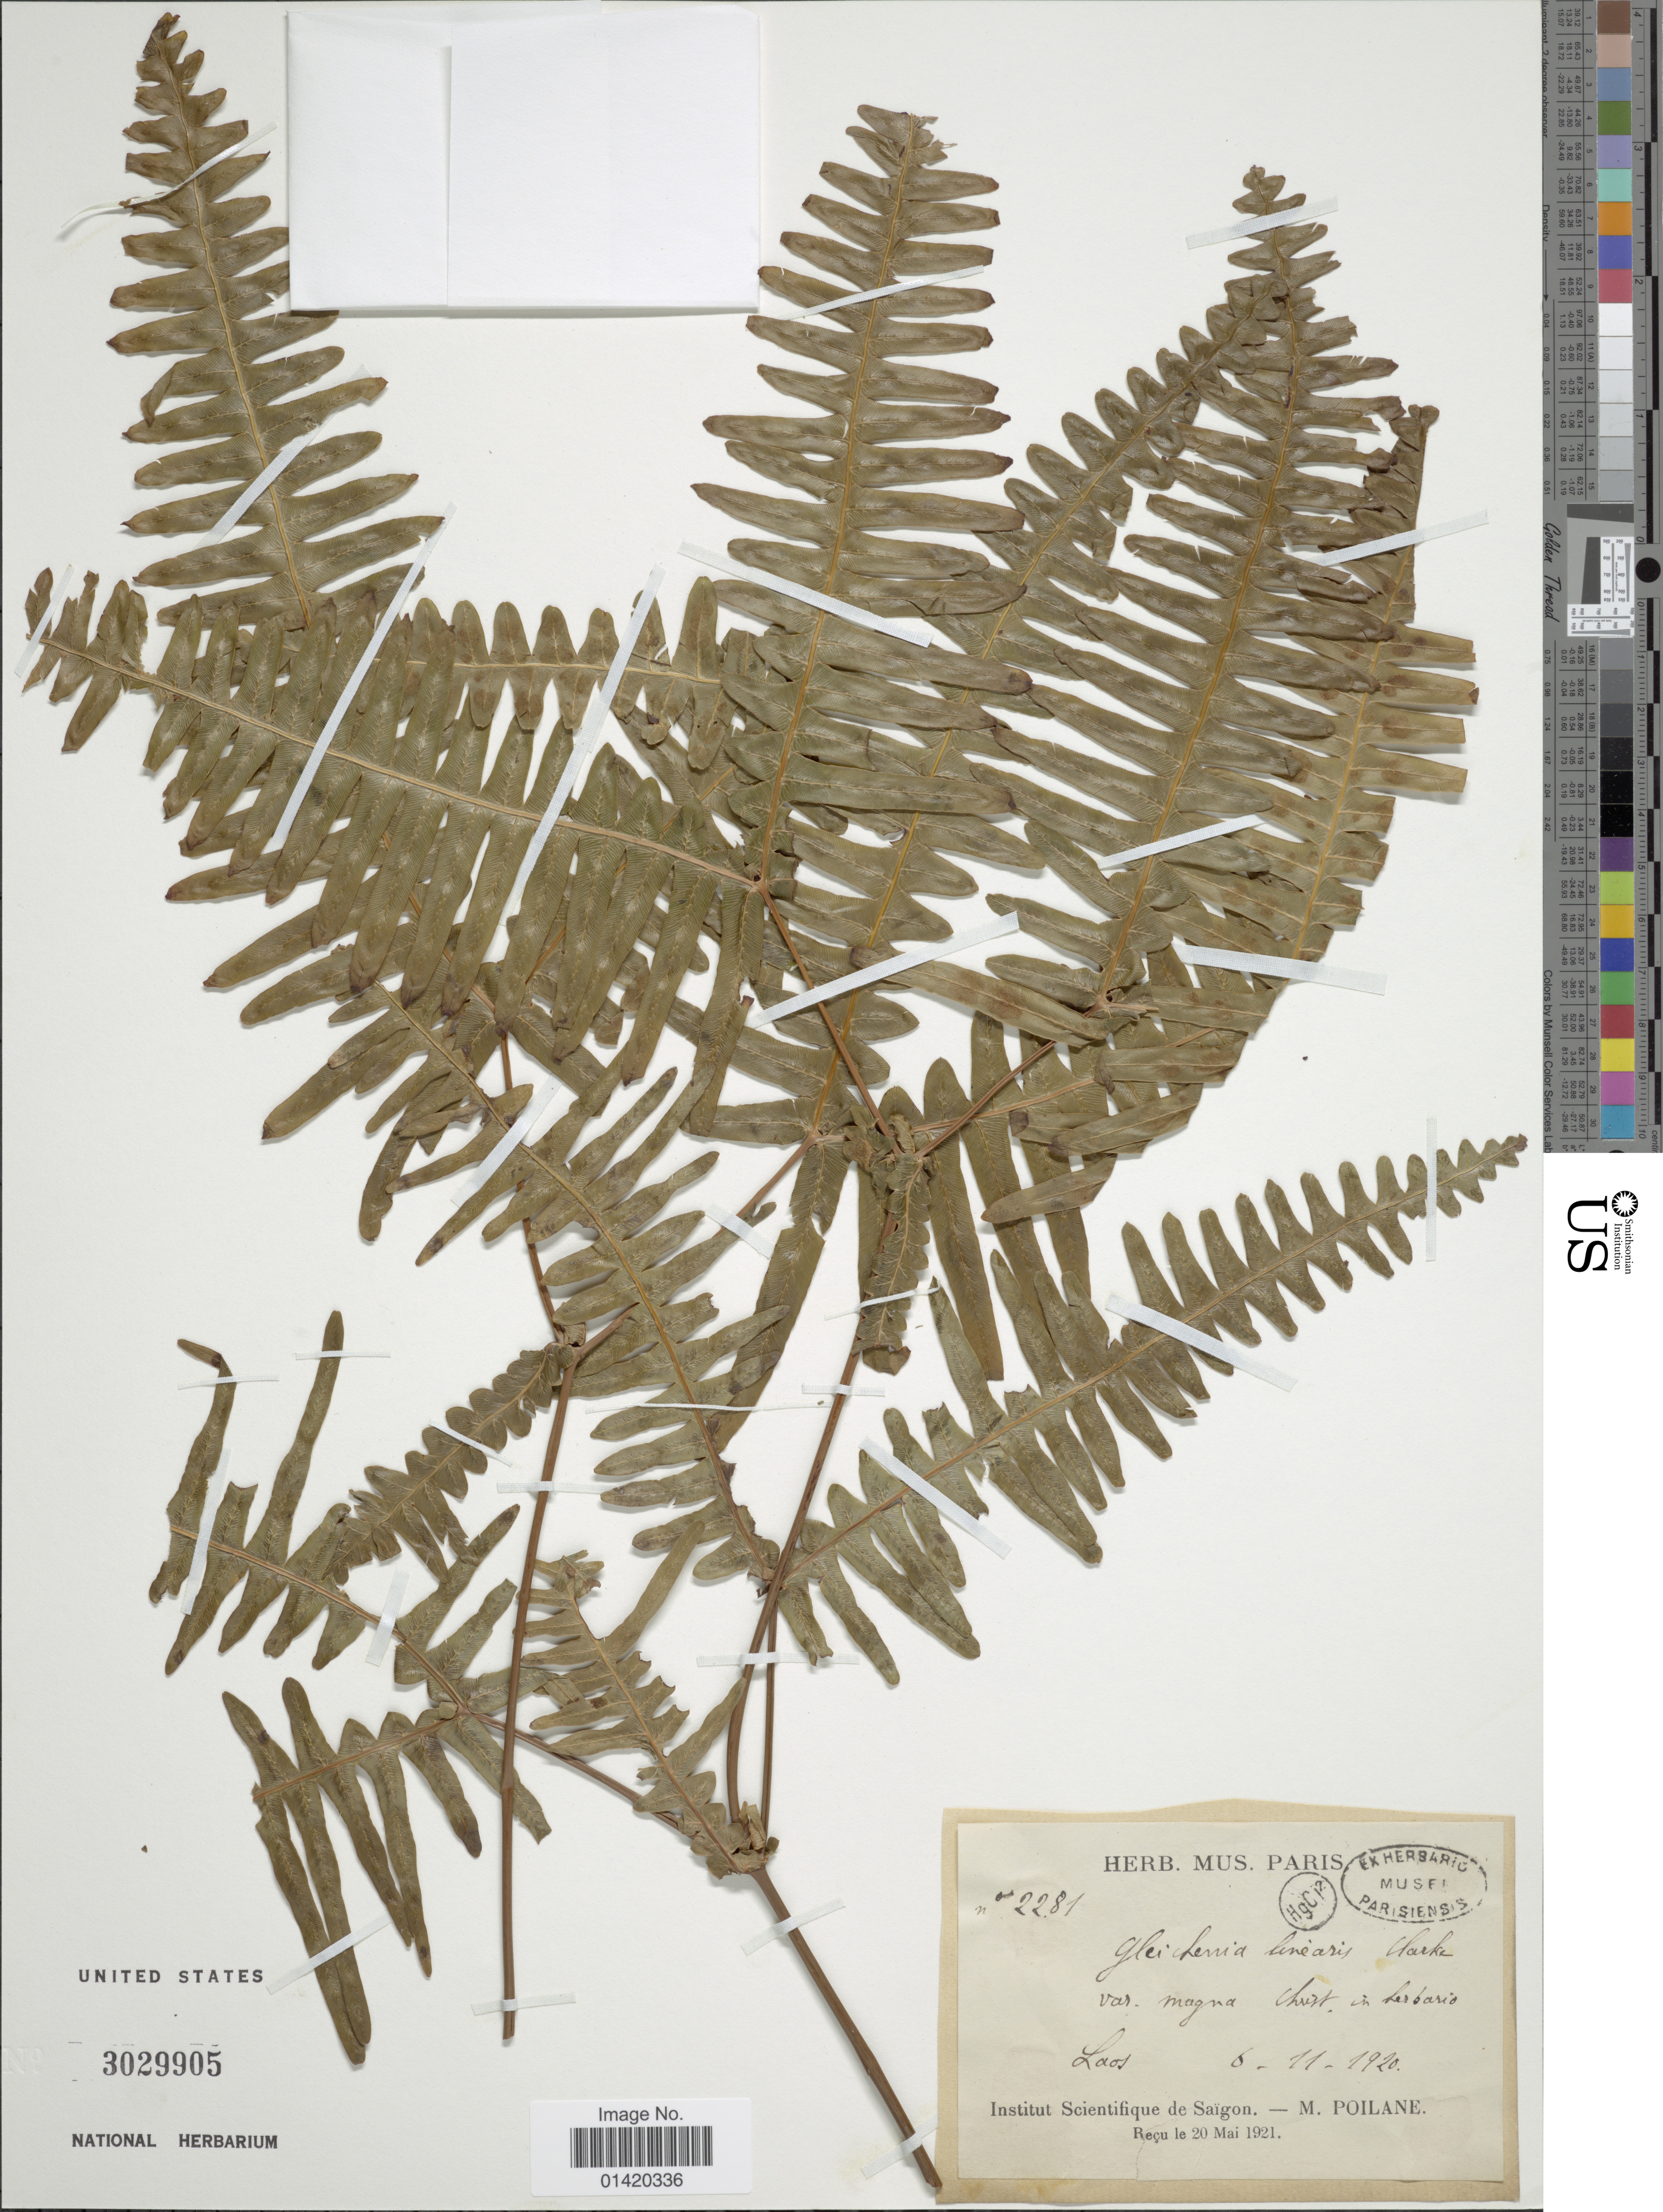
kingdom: Plantae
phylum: Tracheophyta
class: Polypodiopsida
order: Gleicheniales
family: Gleicheniaceae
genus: Dicranopteris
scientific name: Dicranopteris linearis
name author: (Burm. f.) Underw.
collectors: M. Poilane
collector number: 2281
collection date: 1920-11-06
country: Laos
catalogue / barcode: US 3029905